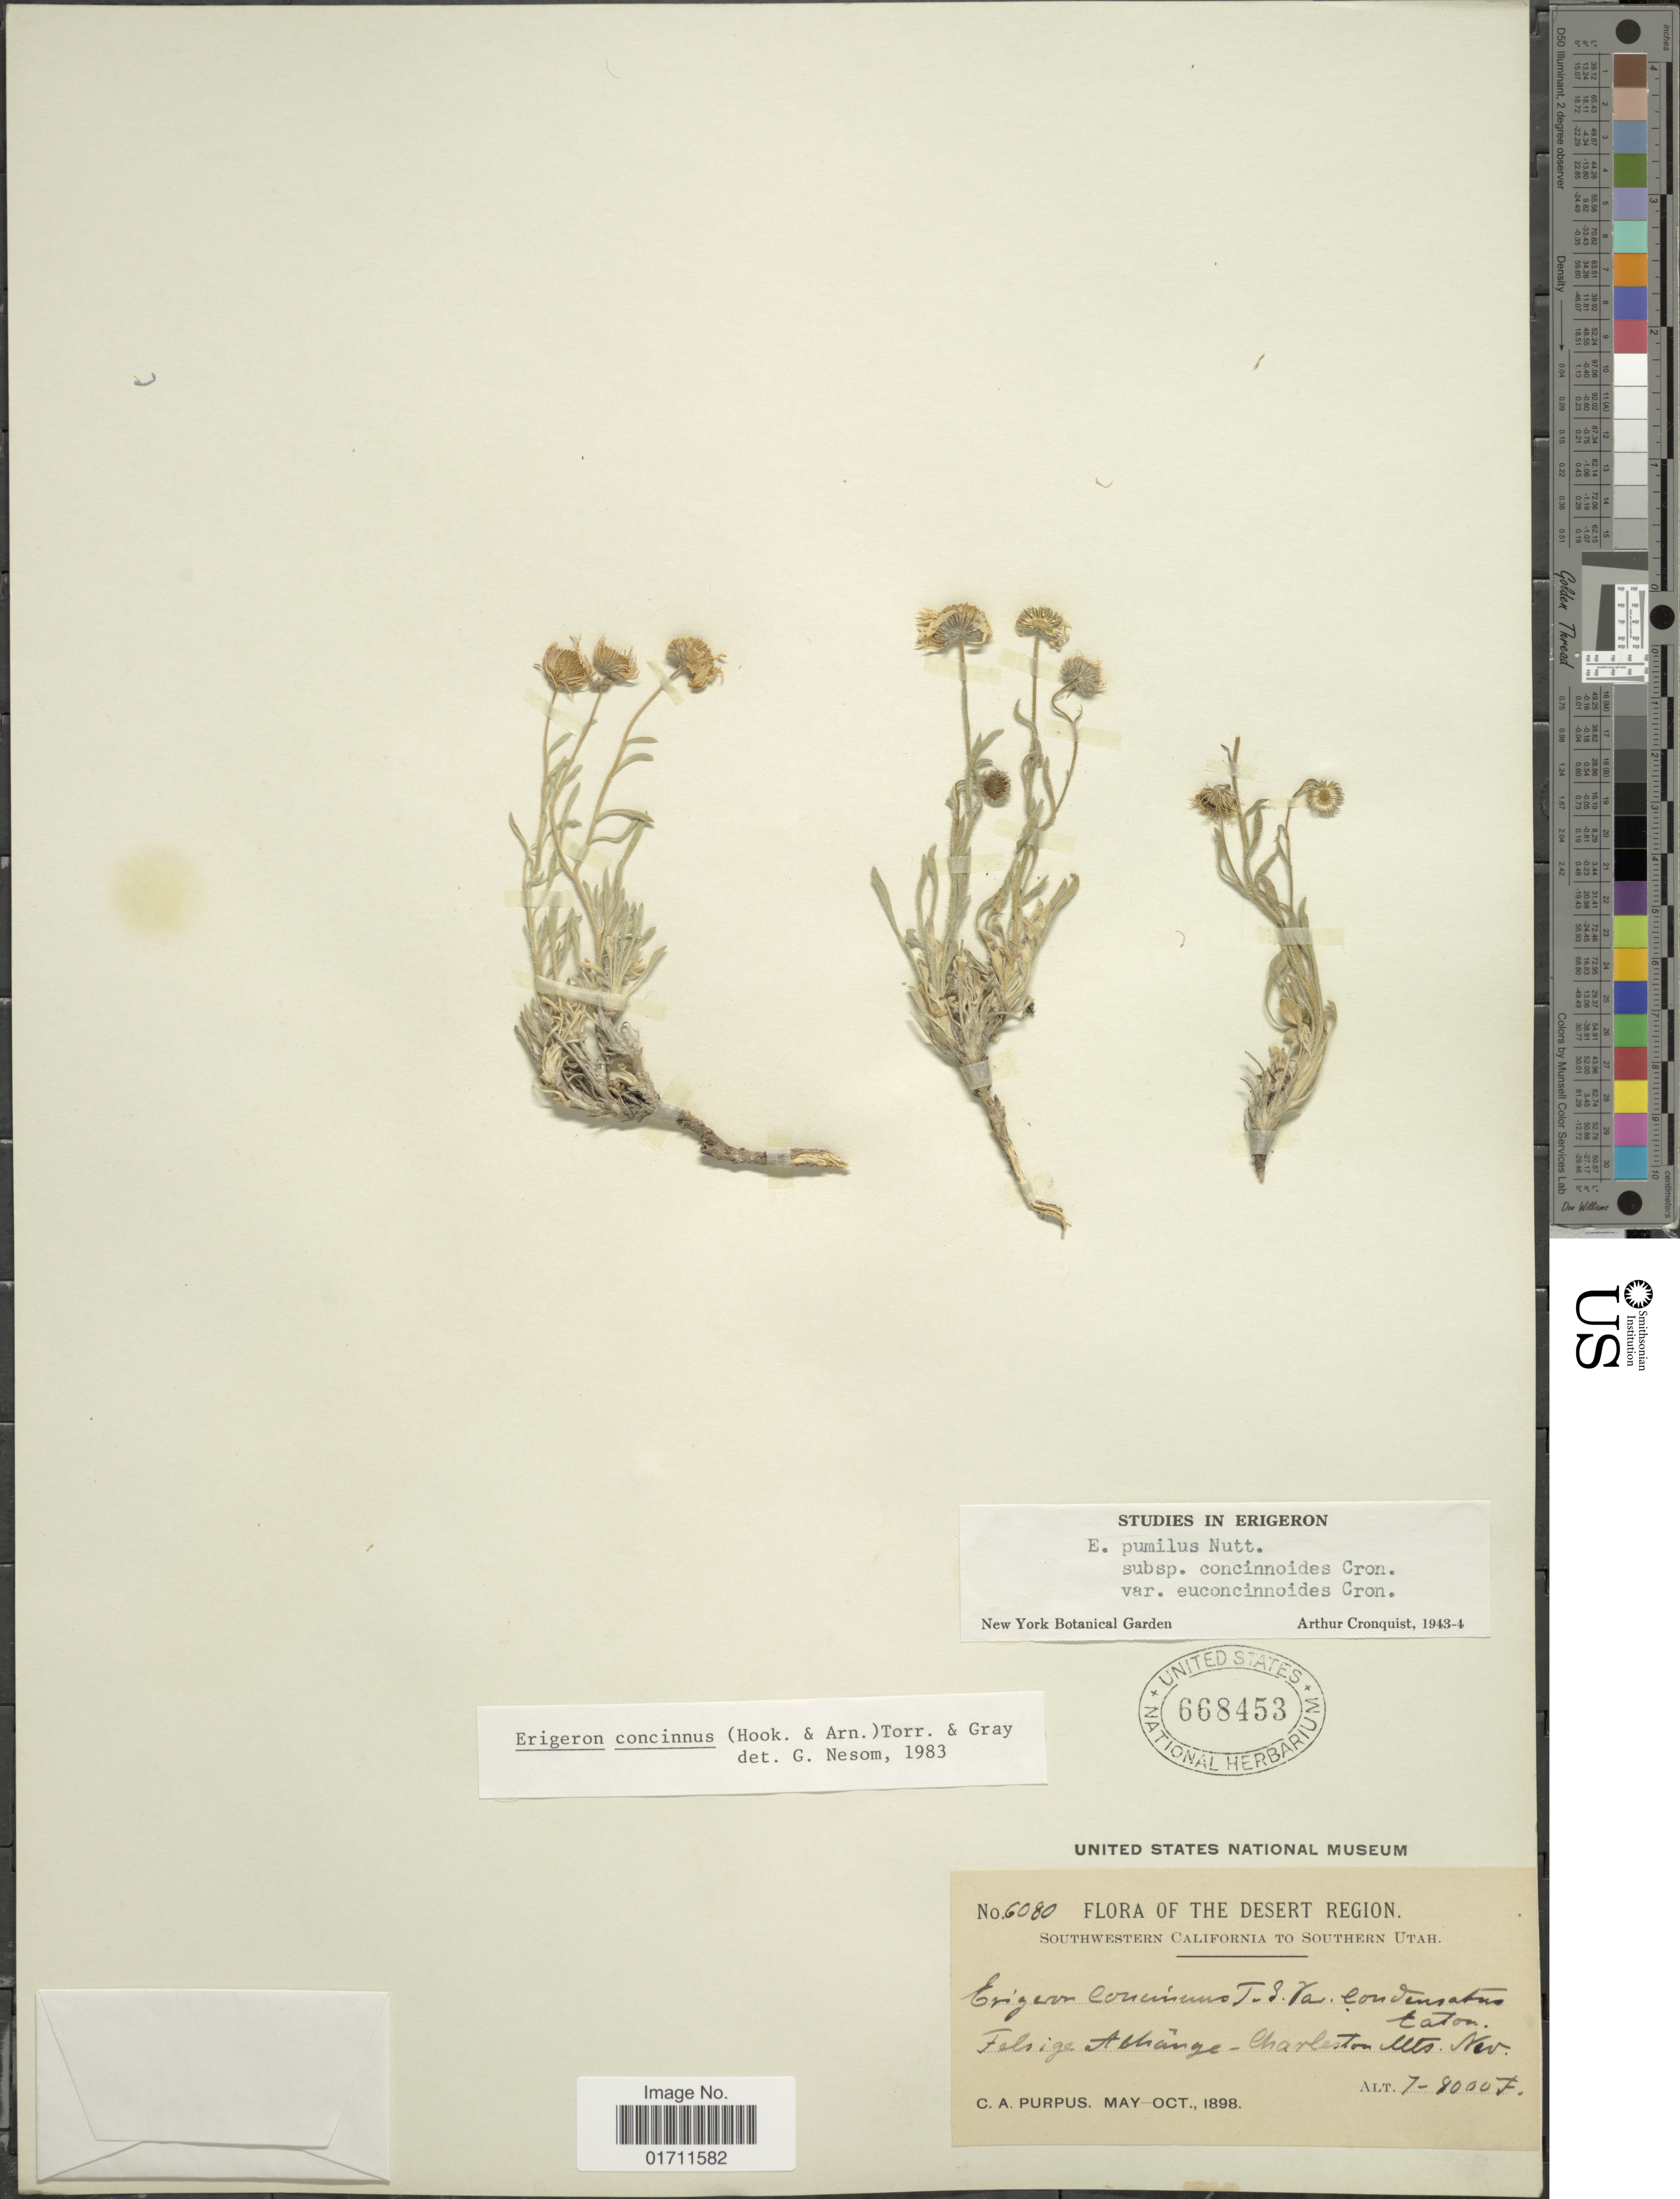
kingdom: Plantae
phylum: Tracheophyta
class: Magnoliopsida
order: Asterales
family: Asteraceae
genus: Erigeron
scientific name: Erigeron concinnus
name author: (Hook. & Arn.) Torr. & A. Gray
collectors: C. A. Purpus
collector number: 6080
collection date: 1898-05/1898-10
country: United States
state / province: Nevada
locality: The Desert Region, Southwestern California to Southern Utah, Felsige Abhänge-Charleston Mts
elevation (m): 2134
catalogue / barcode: US 668453